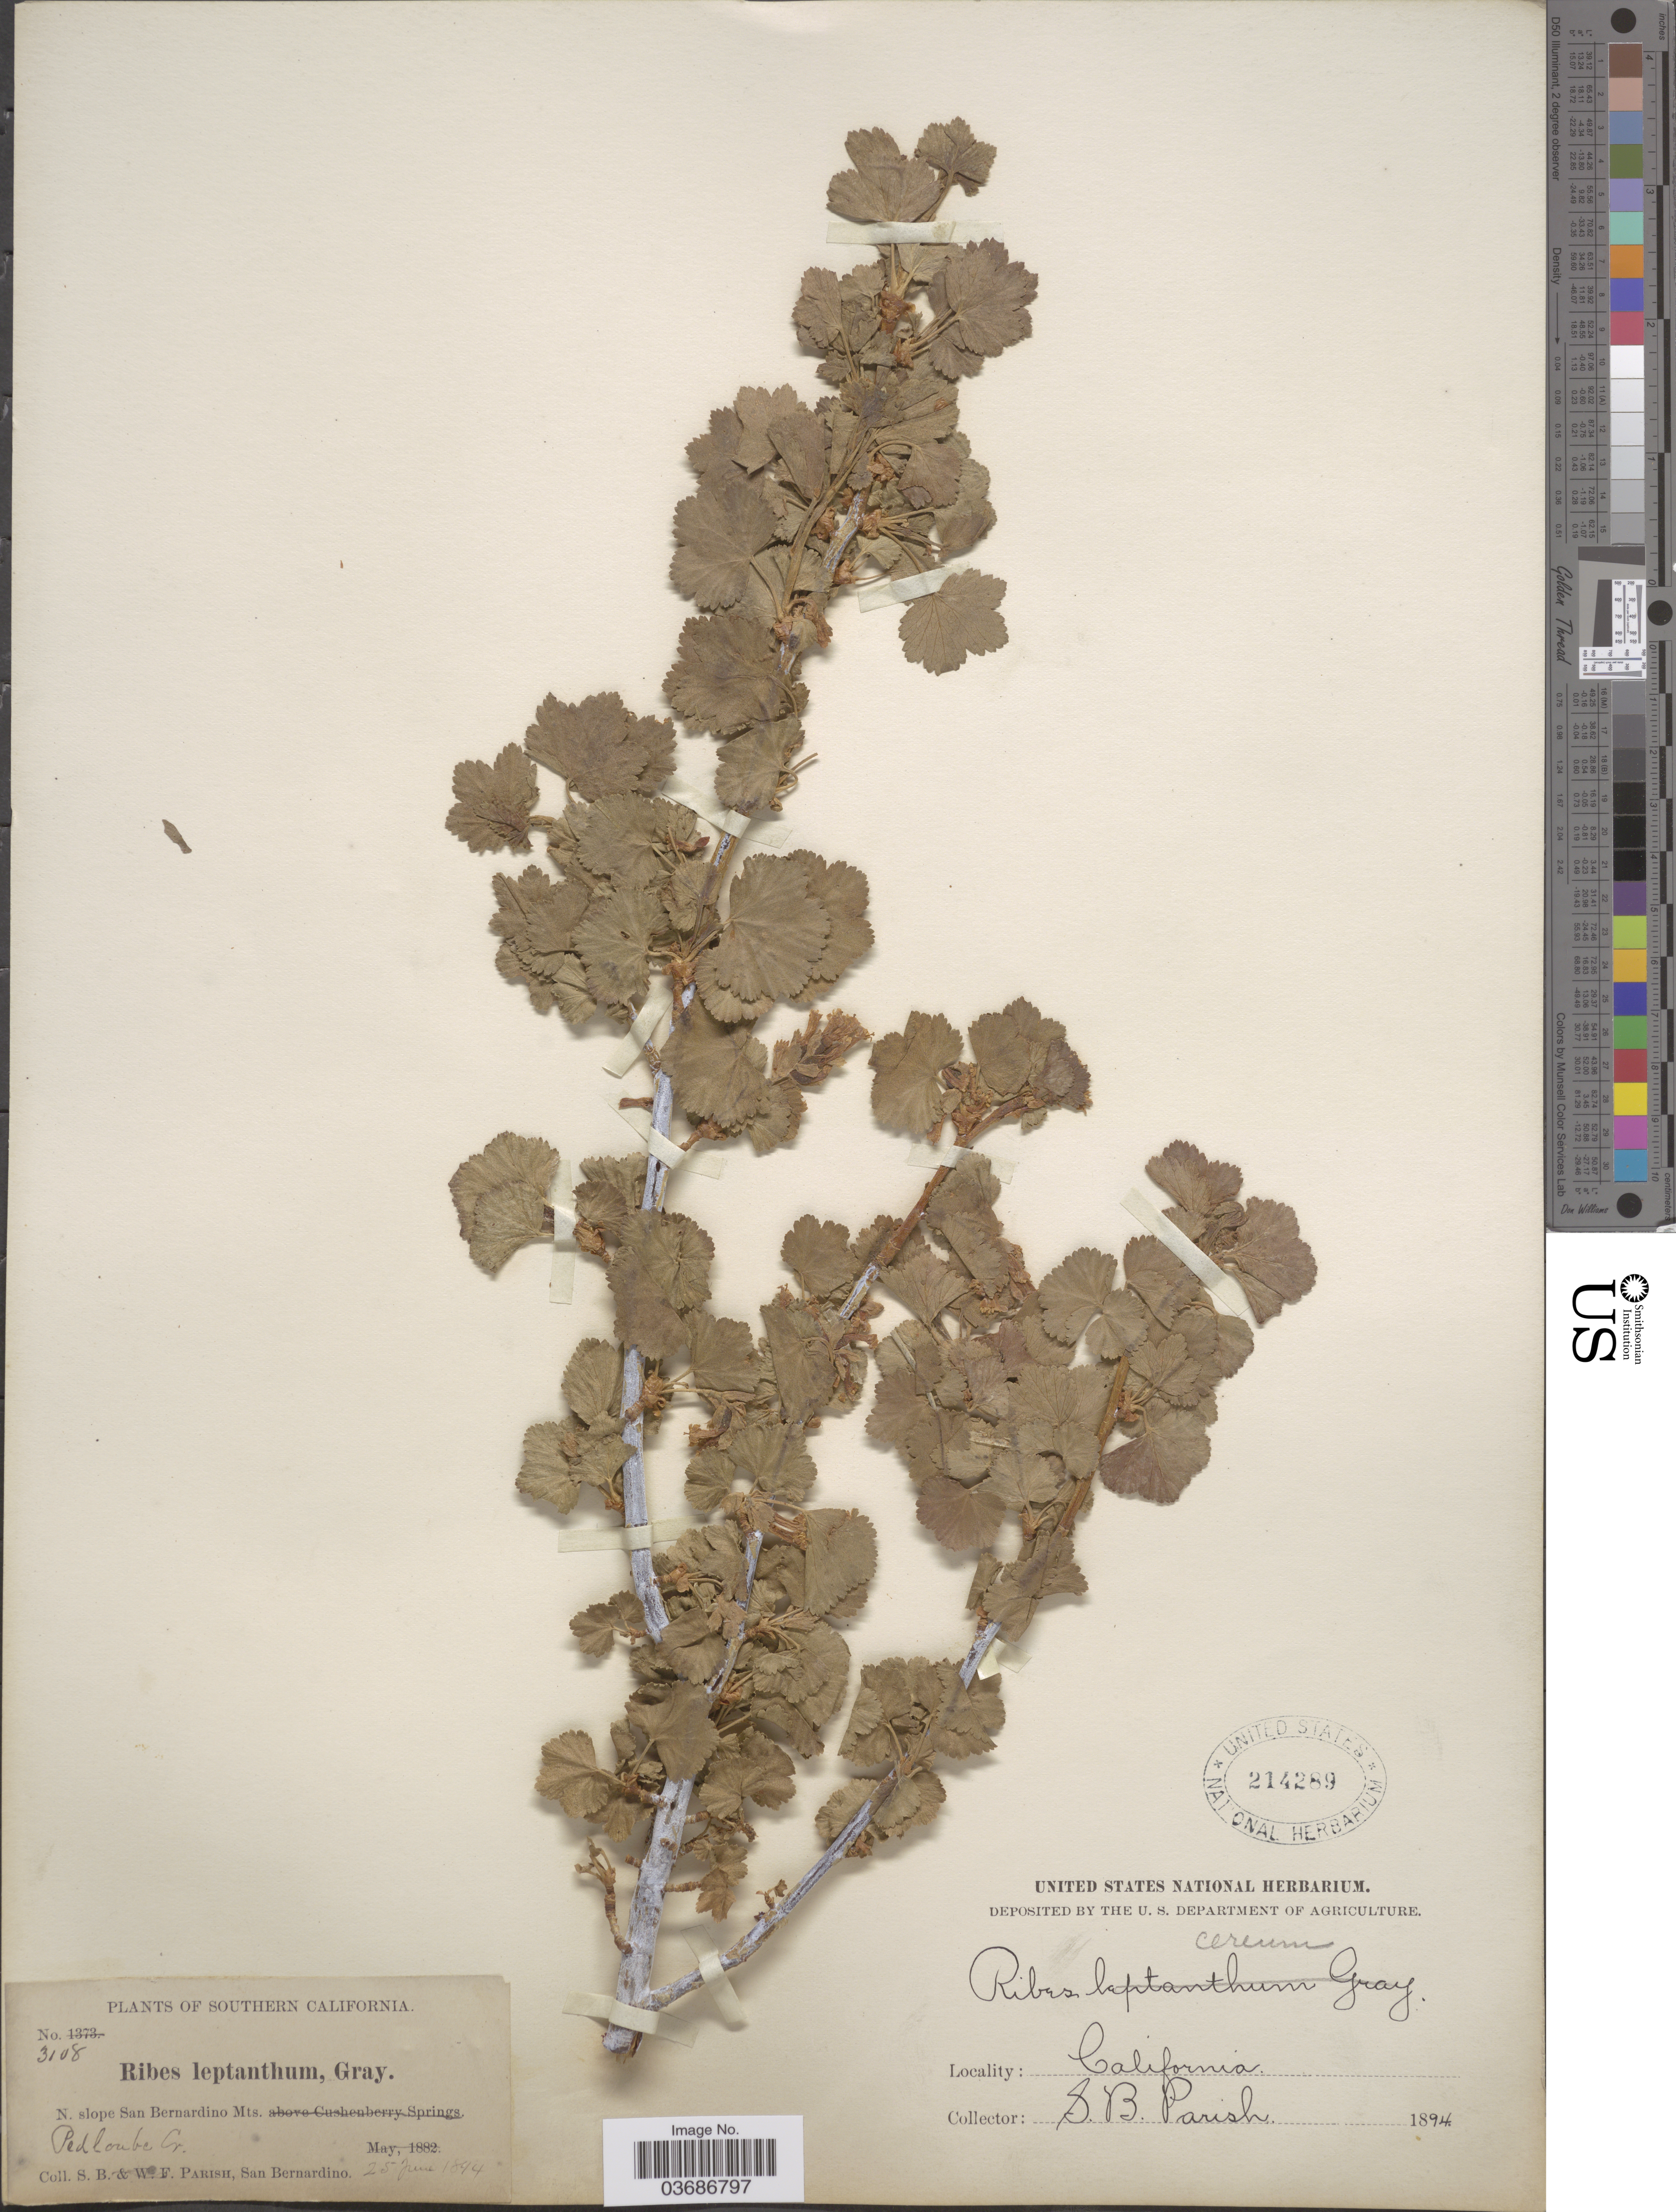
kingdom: Plantae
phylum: Tracheophyta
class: Magnoliopsida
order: Saxifragales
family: Grossulariaceae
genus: Ribes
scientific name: Ribes cereum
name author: Douglas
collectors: S. B. Parish & W. F. Parish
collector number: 3108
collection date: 1894-06-25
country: United States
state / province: California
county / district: San Bernardino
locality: Southern California. N. slope of San Bernardino Mts. Pedloube [interpreted] Cr.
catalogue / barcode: US 214289